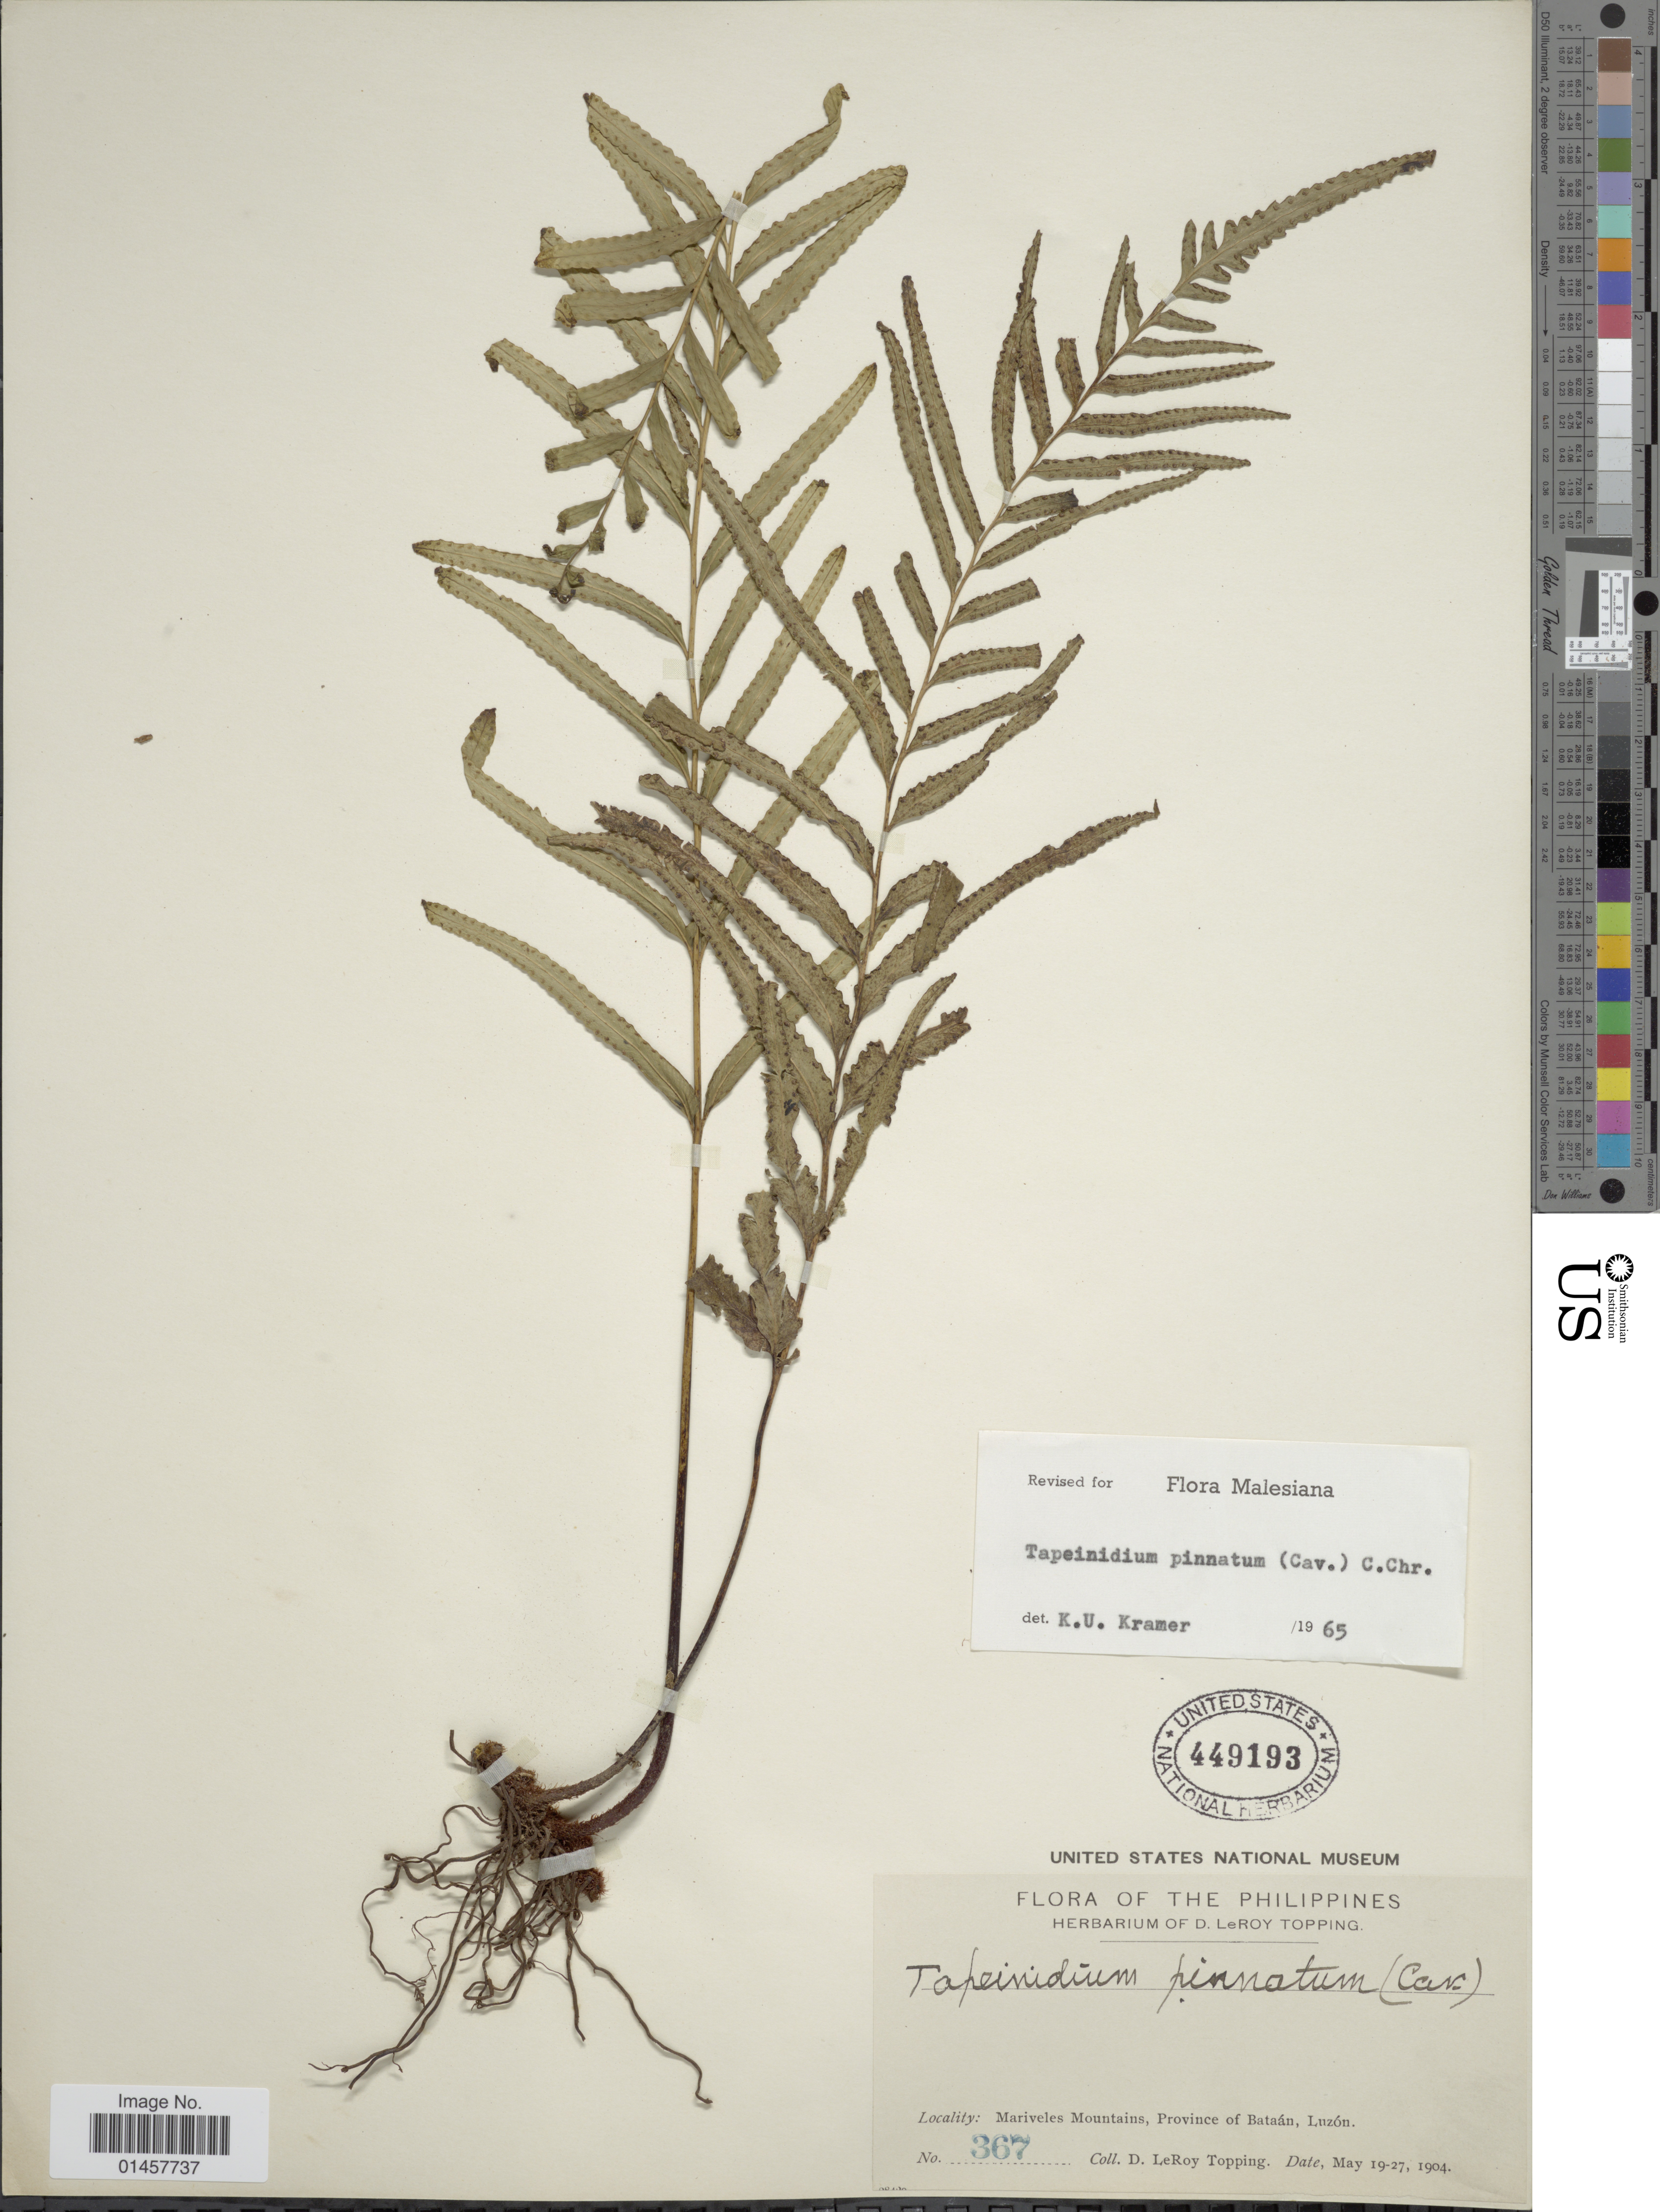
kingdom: Plantae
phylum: Tracheophyta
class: Polypodiopsida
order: Polypodiales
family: Lindsaeaceae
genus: Tapeinidium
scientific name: Tapeinidium pinnatum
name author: (Cav.) C. Chr.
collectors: D. L. Topping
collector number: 367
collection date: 1904-05-19/1904-05-27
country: Philippines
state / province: Cagayan Valley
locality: Mariveler Mountains, Province of Bataan, Luzon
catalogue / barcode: US 449193